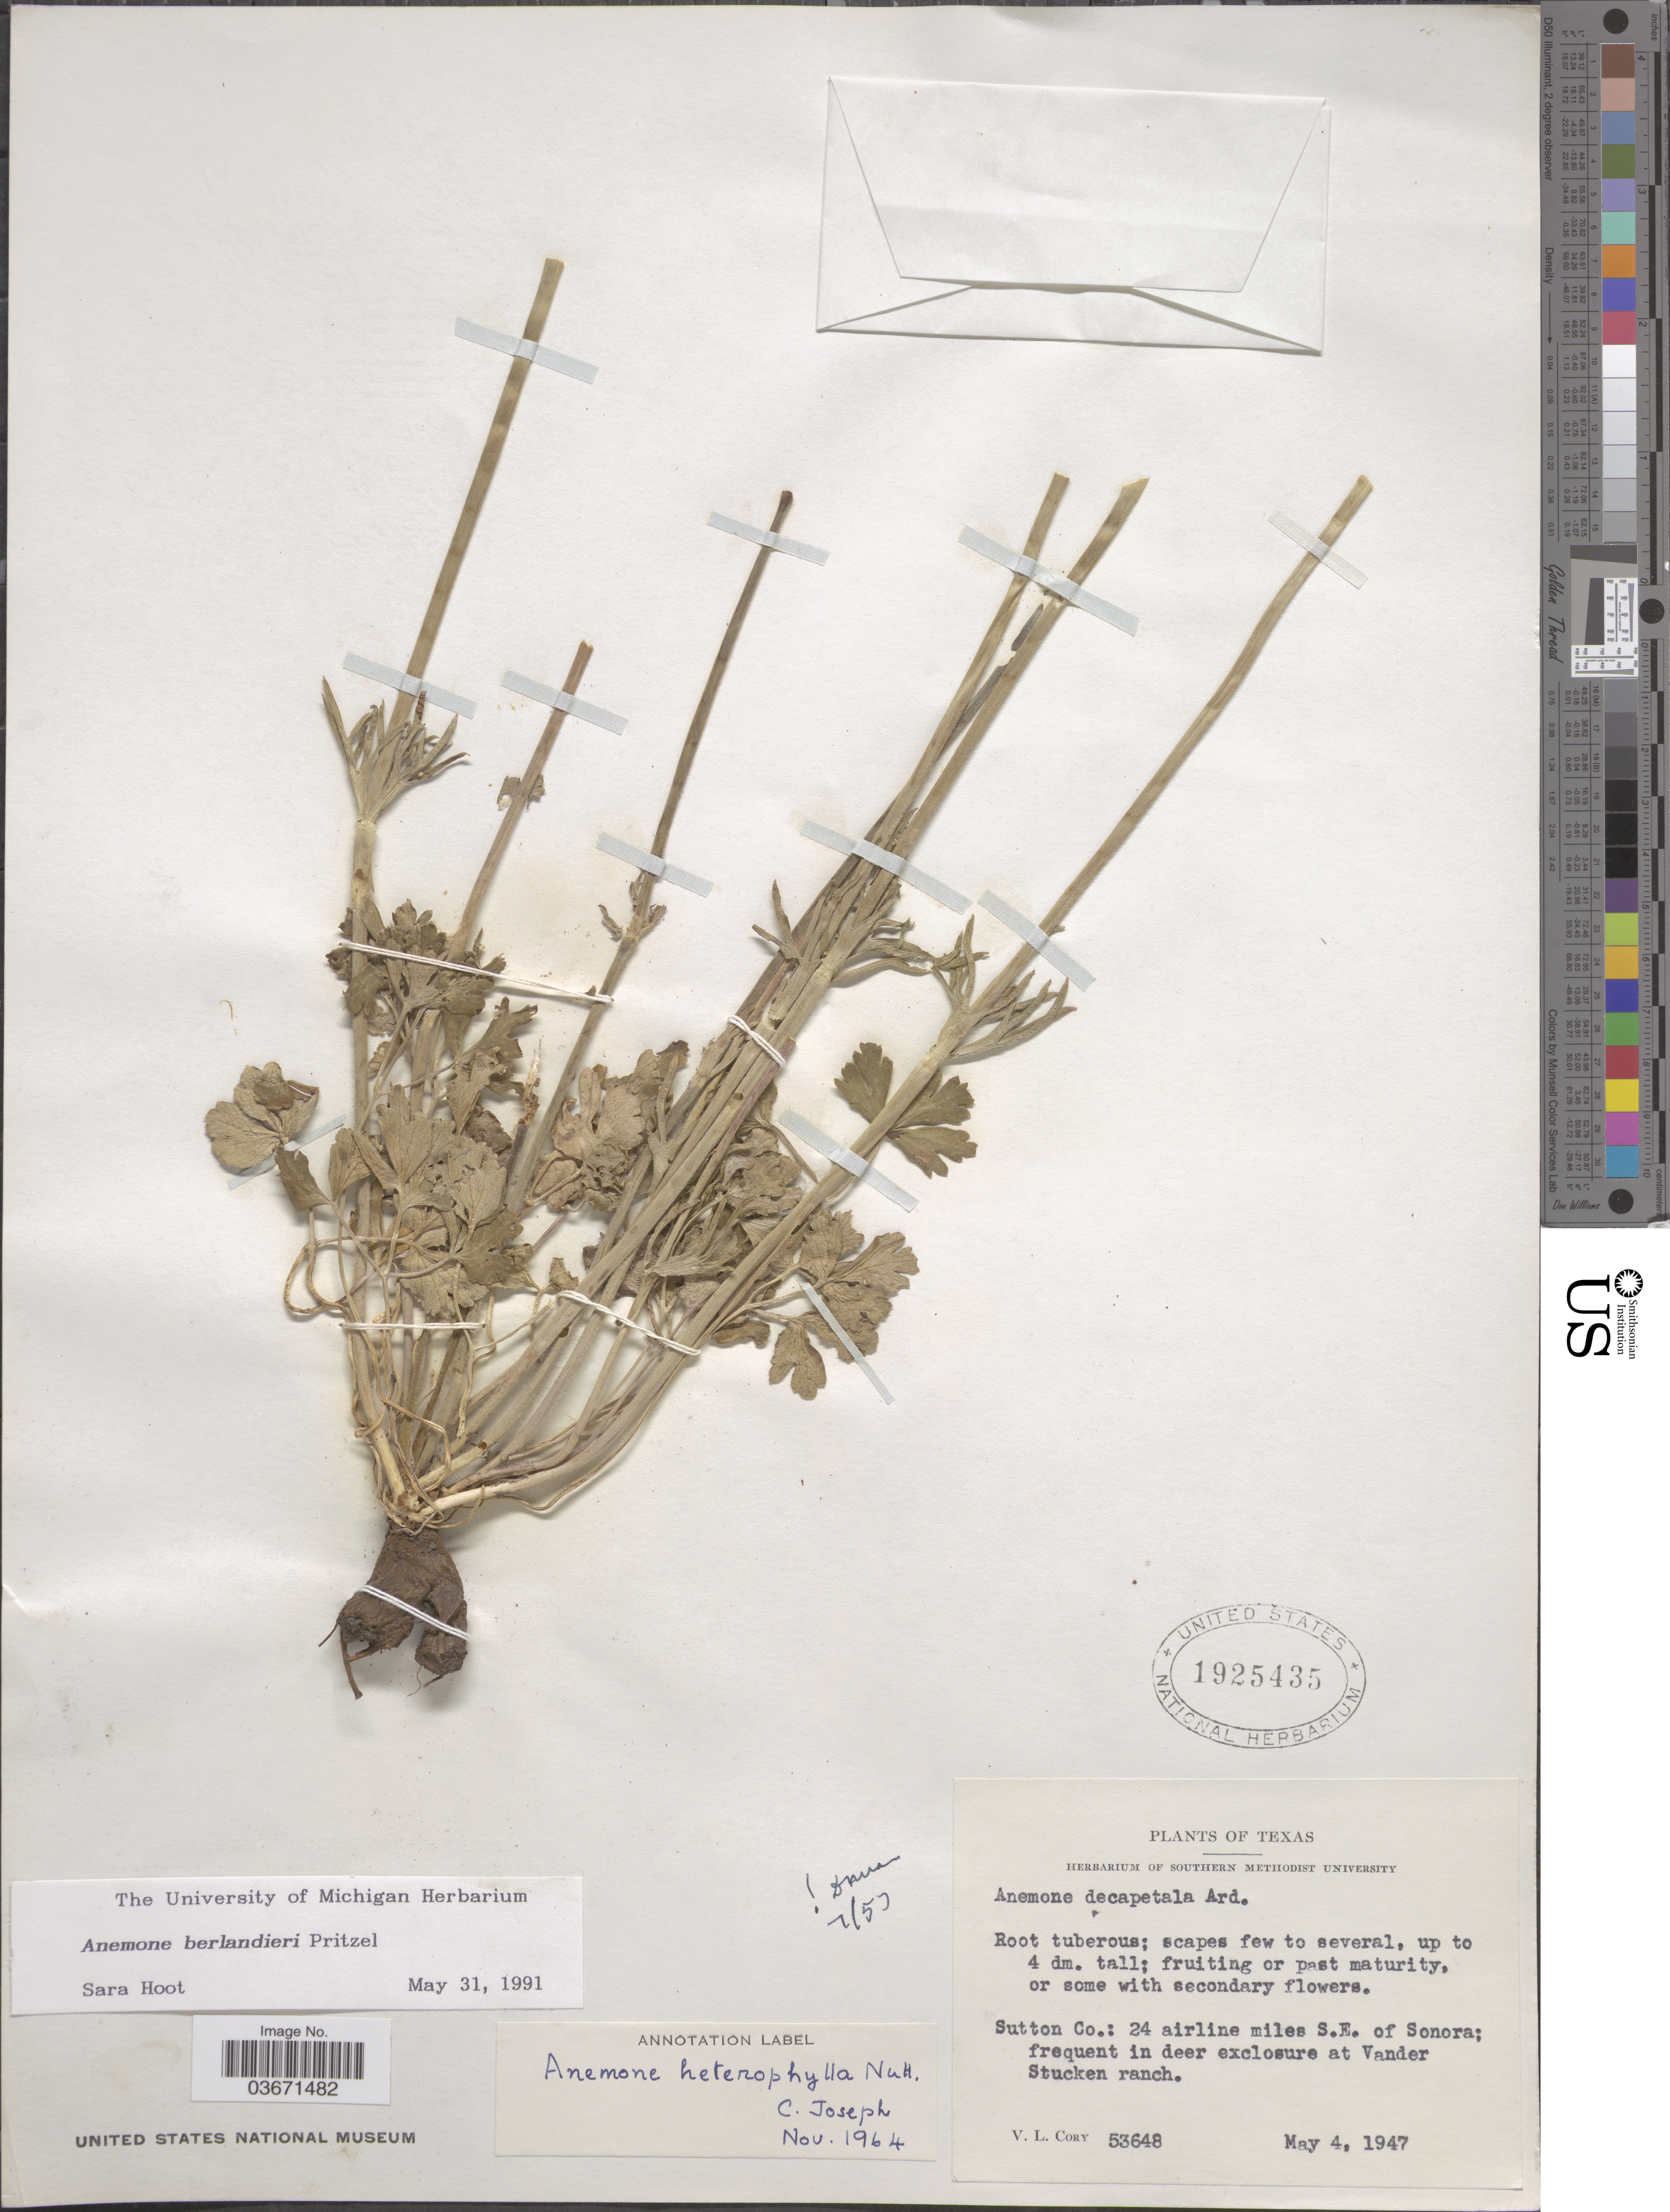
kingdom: Plantae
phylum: Tracheophyta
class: Magnoliopsida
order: Ranunculales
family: Ranunculaceae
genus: Anemone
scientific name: Anemone berlandieri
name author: E. Pritz.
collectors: V. Cory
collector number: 53648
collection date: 1947-05-04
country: United States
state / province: Texas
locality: Sutton Co.: 24 airline miles S.E. of Sonora; in deer exclosure at Vander Stucken ranch.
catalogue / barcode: US 1925435